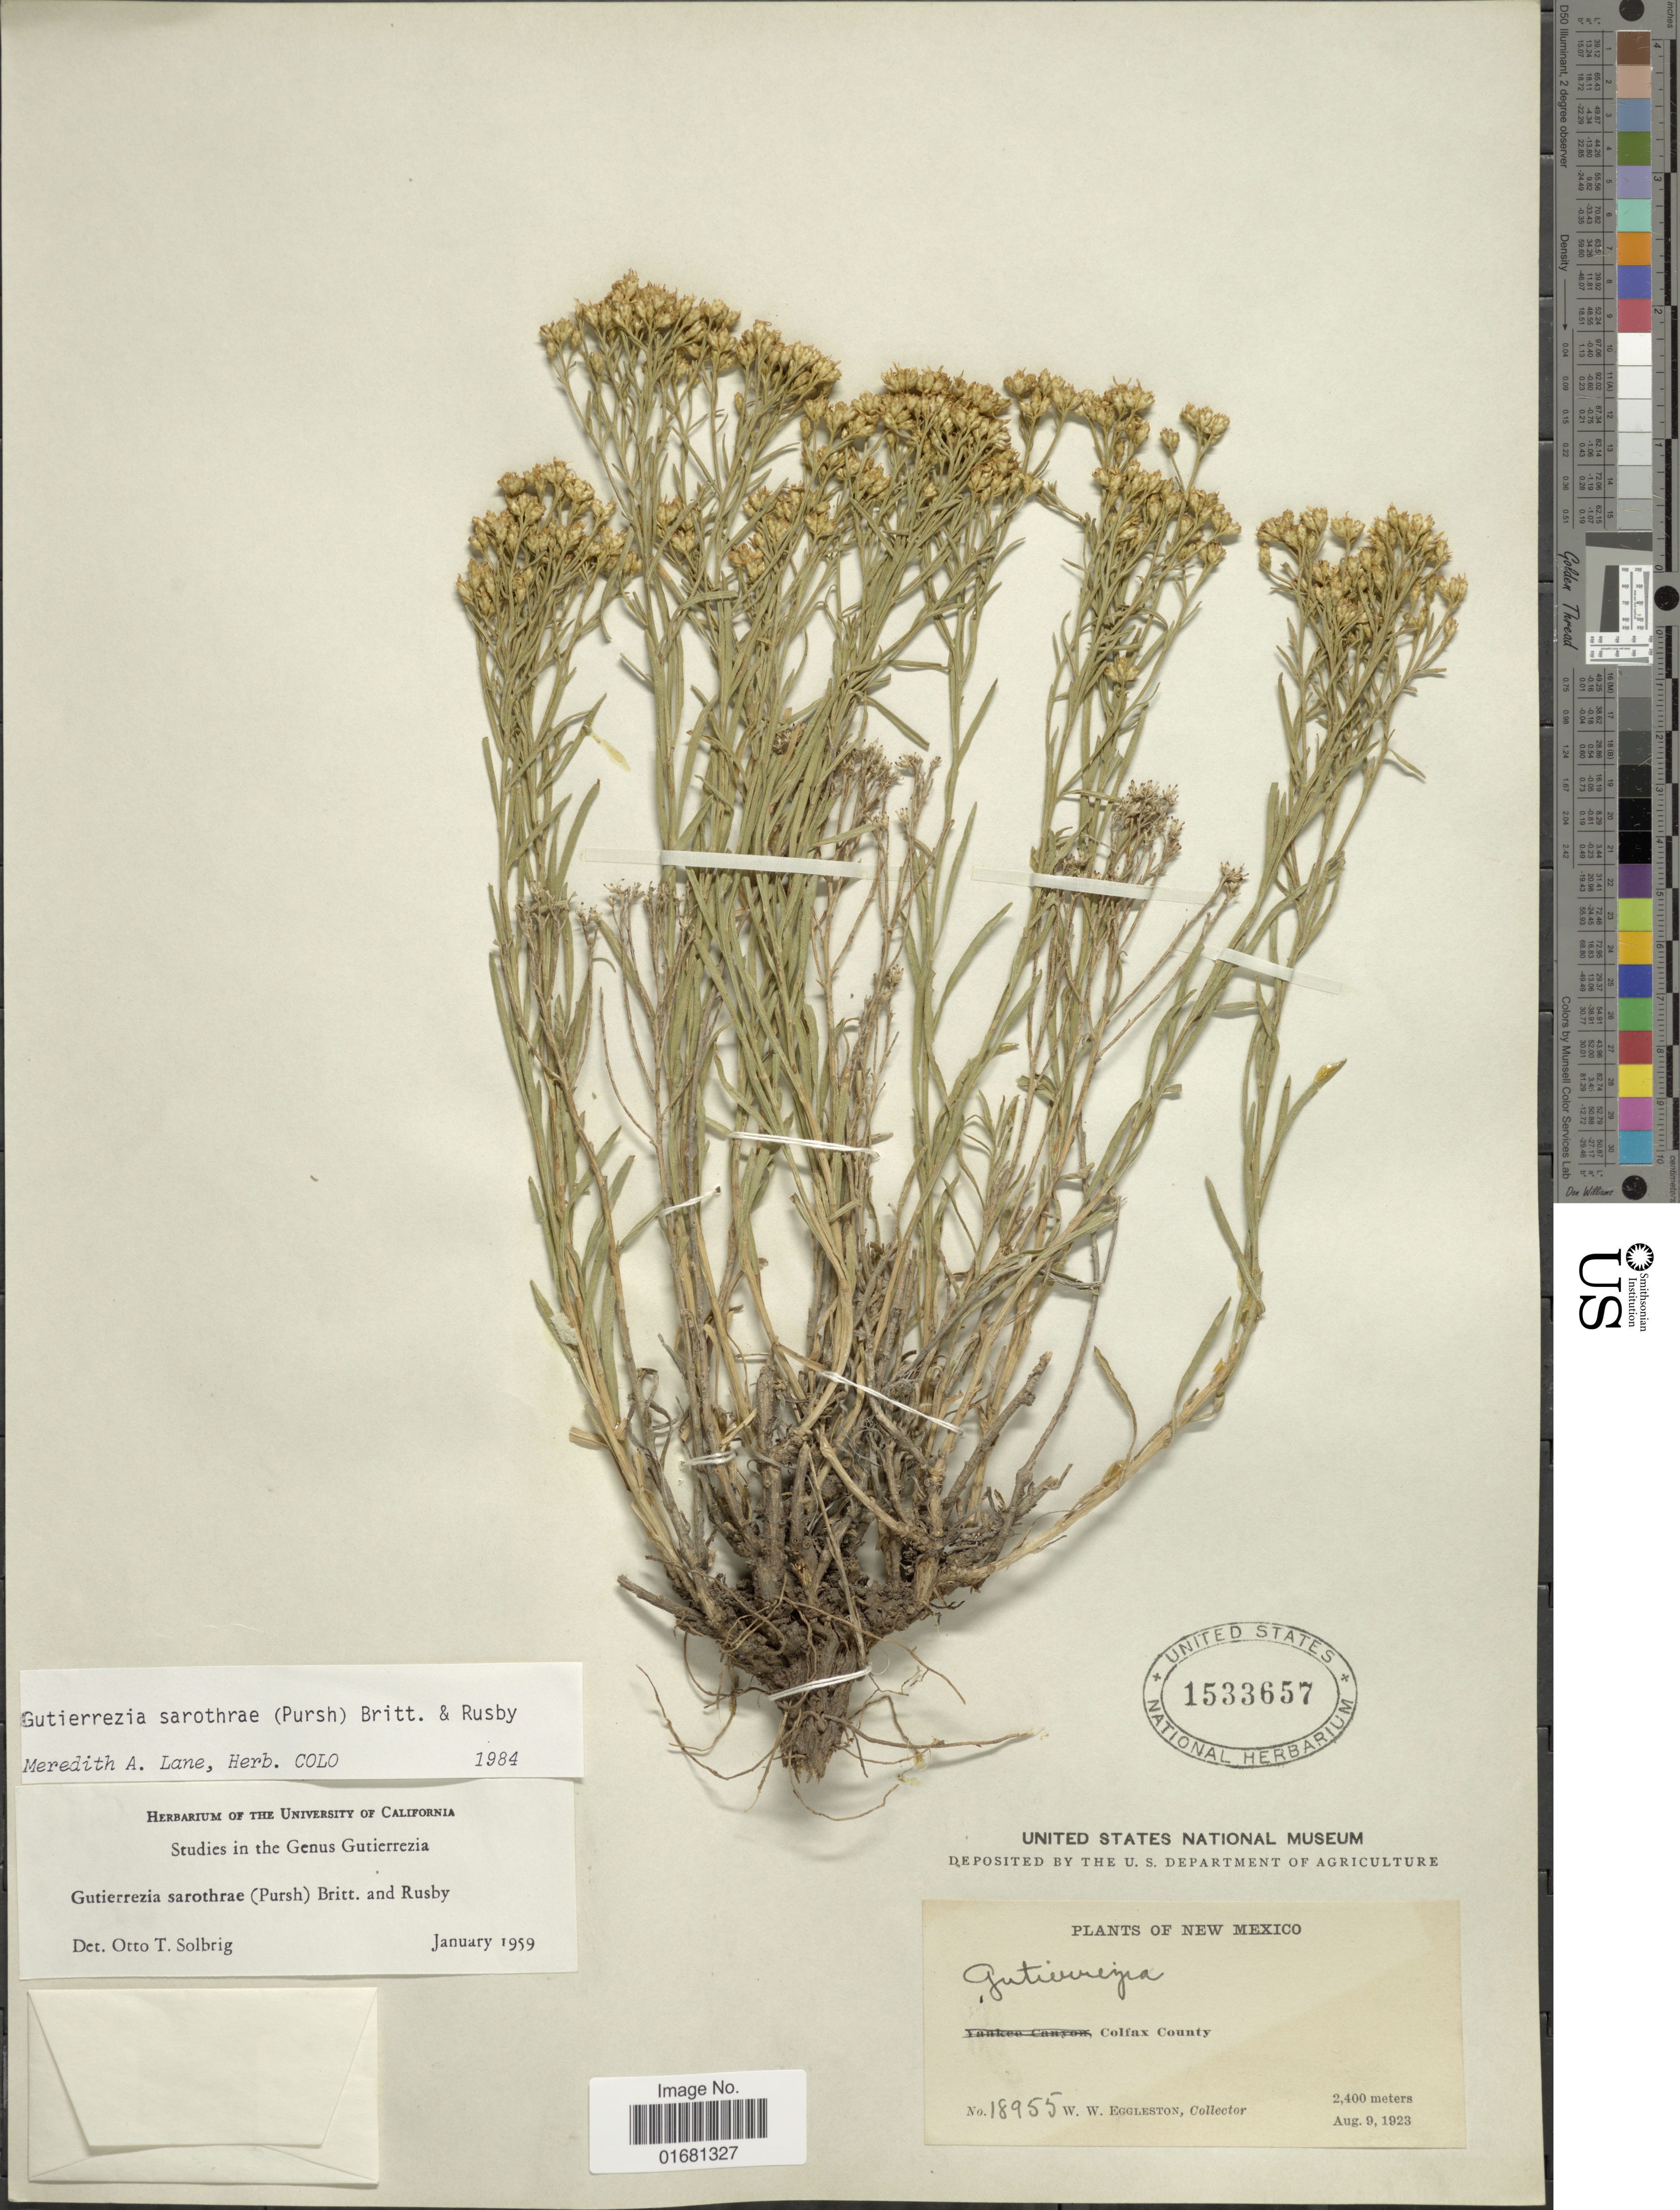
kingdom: Plantae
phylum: Tracheophyta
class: Magnoliopsida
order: Asterales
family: Asteraceae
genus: Gutierrezia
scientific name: Gutierrezia sarothrae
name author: (Pursh) Britton & Rusby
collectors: W. W. Eggleston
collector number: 18955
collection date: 1923-08-09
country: United States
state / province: New Mexico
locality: Colfox County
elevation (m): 2400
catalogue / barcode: US 1533657